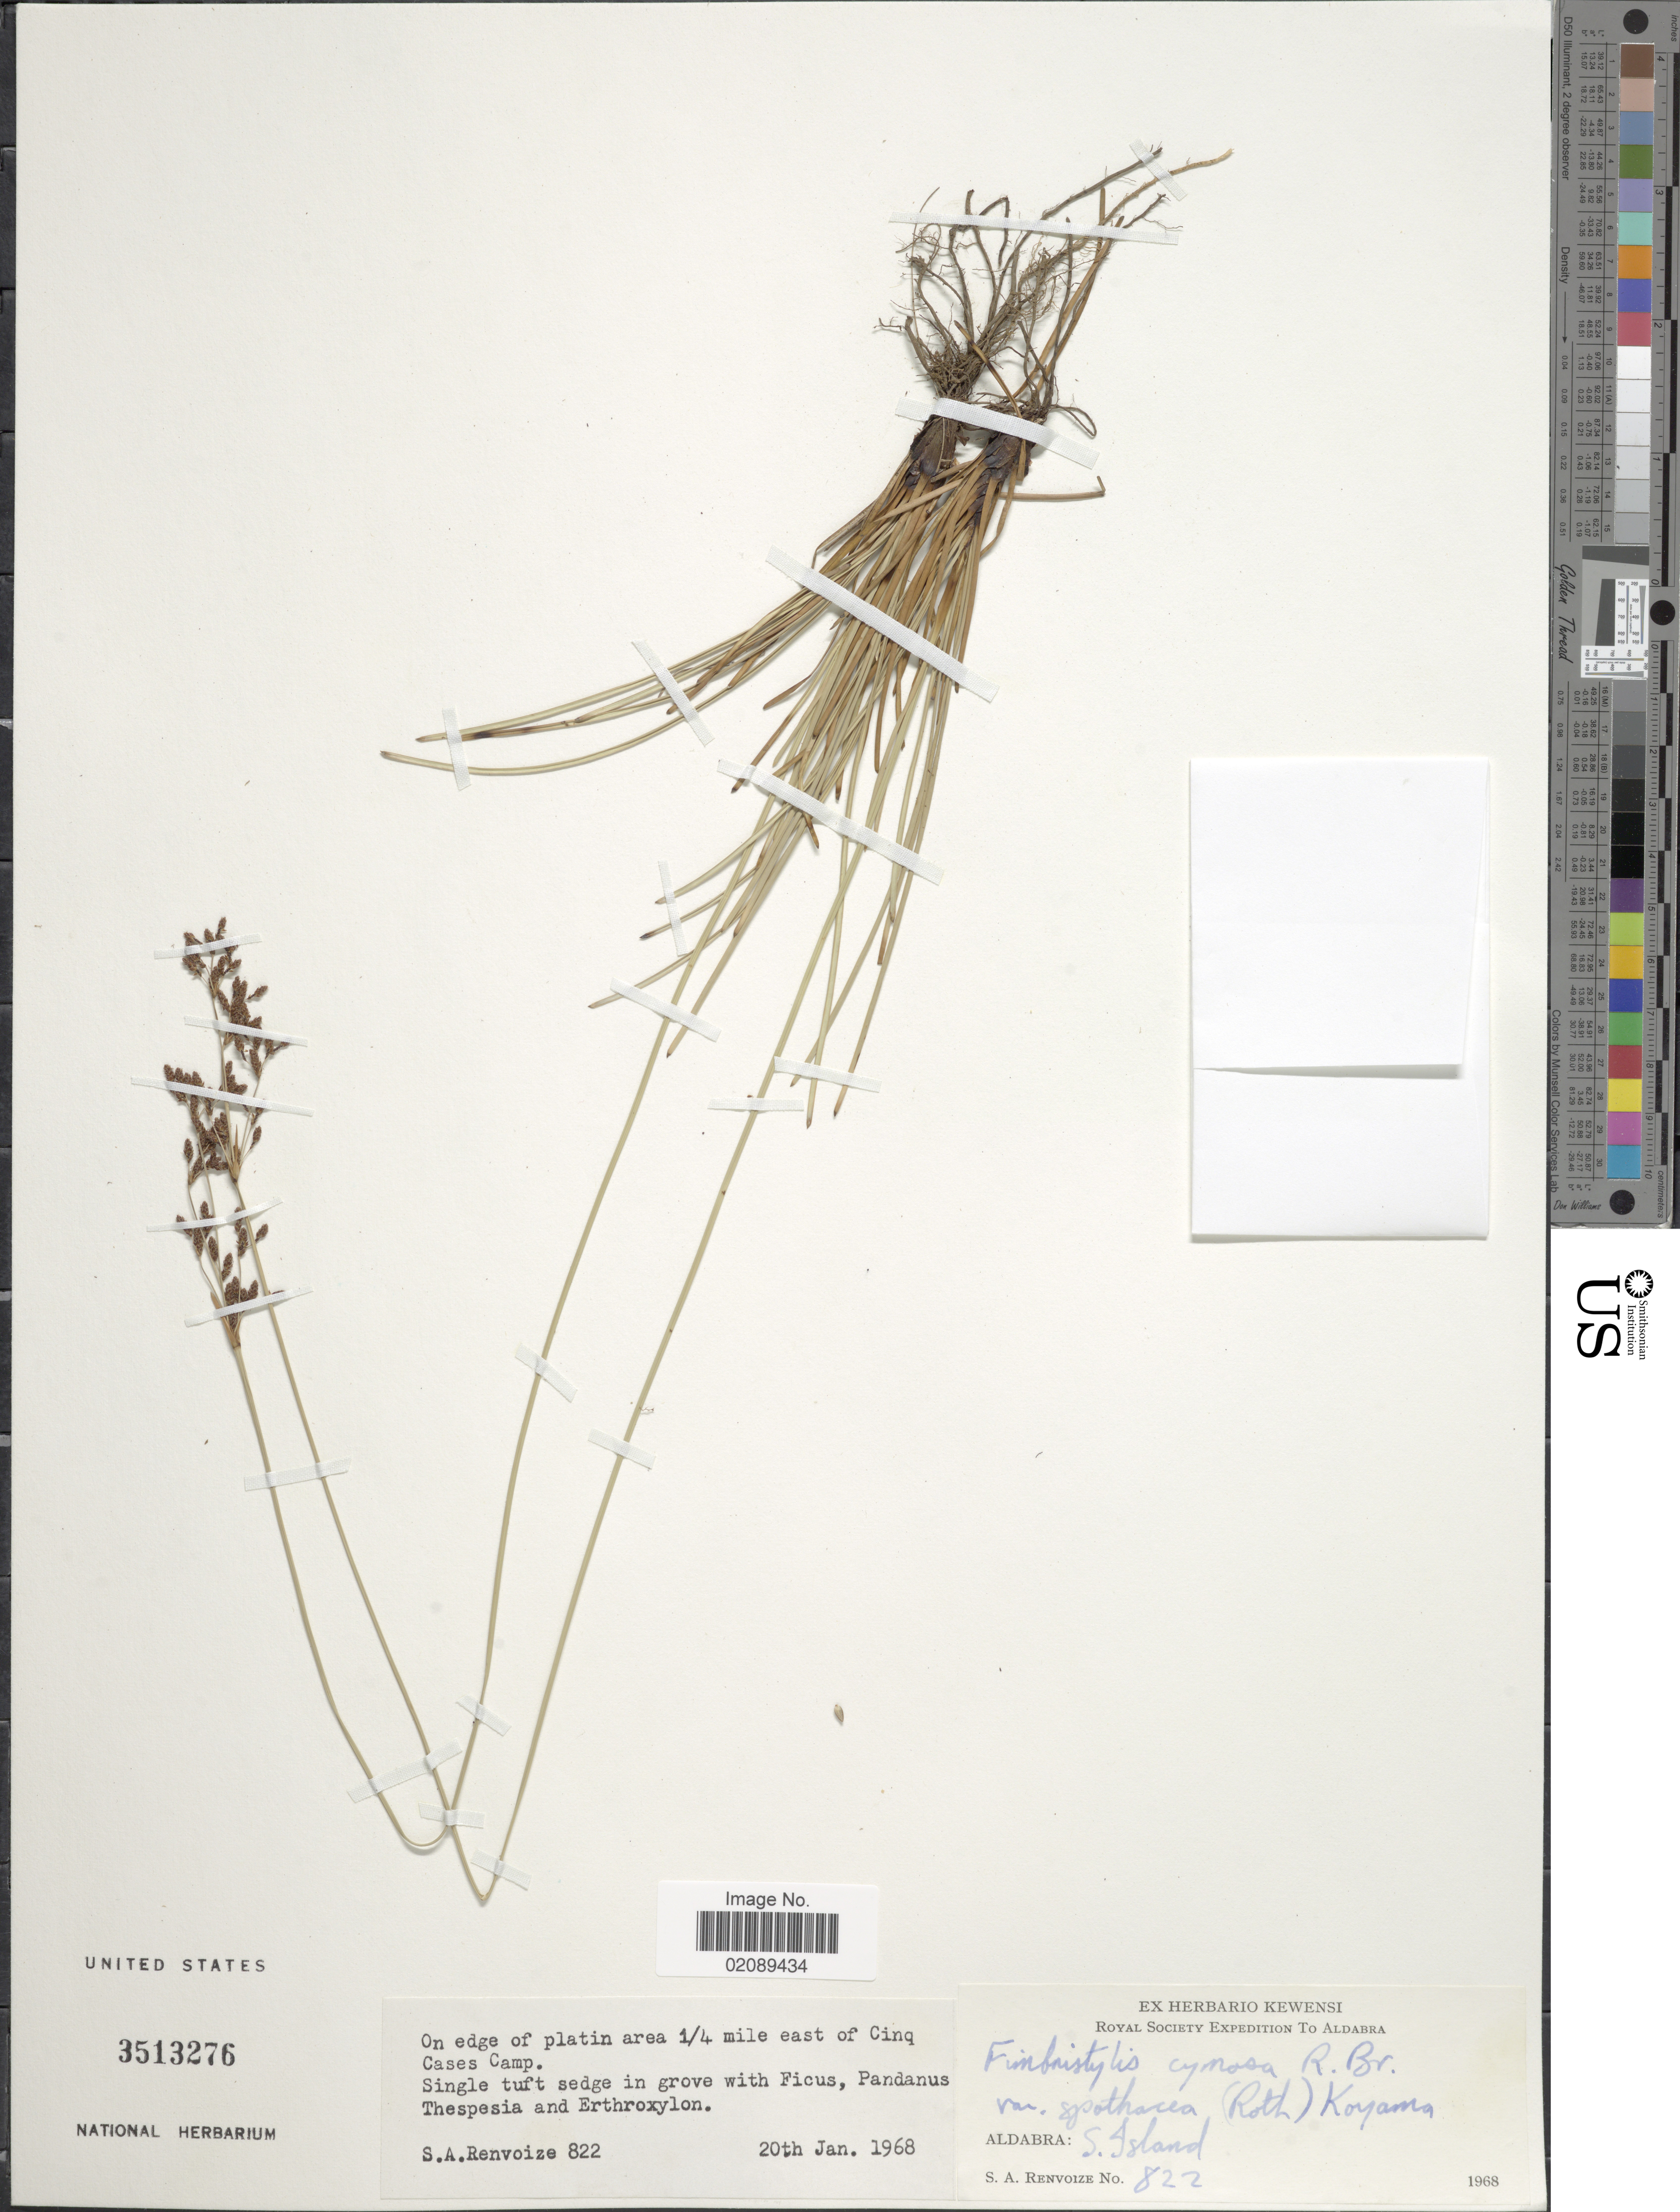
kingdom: Plantae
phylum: Tracheophyta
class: Liliopsida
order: Poales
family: Cyperaceae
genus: Fimbristylis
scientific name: Fimbristylis cymosa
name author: R. Br.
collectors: S. A. Renvoize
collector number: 822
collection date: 1968-01-20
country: Seychelles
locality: Aldabra: S. Island, on edge of plain area 1/4 mile east of Cinq Cases Camp., single tuft sedge in grove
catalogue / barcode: US 3513276